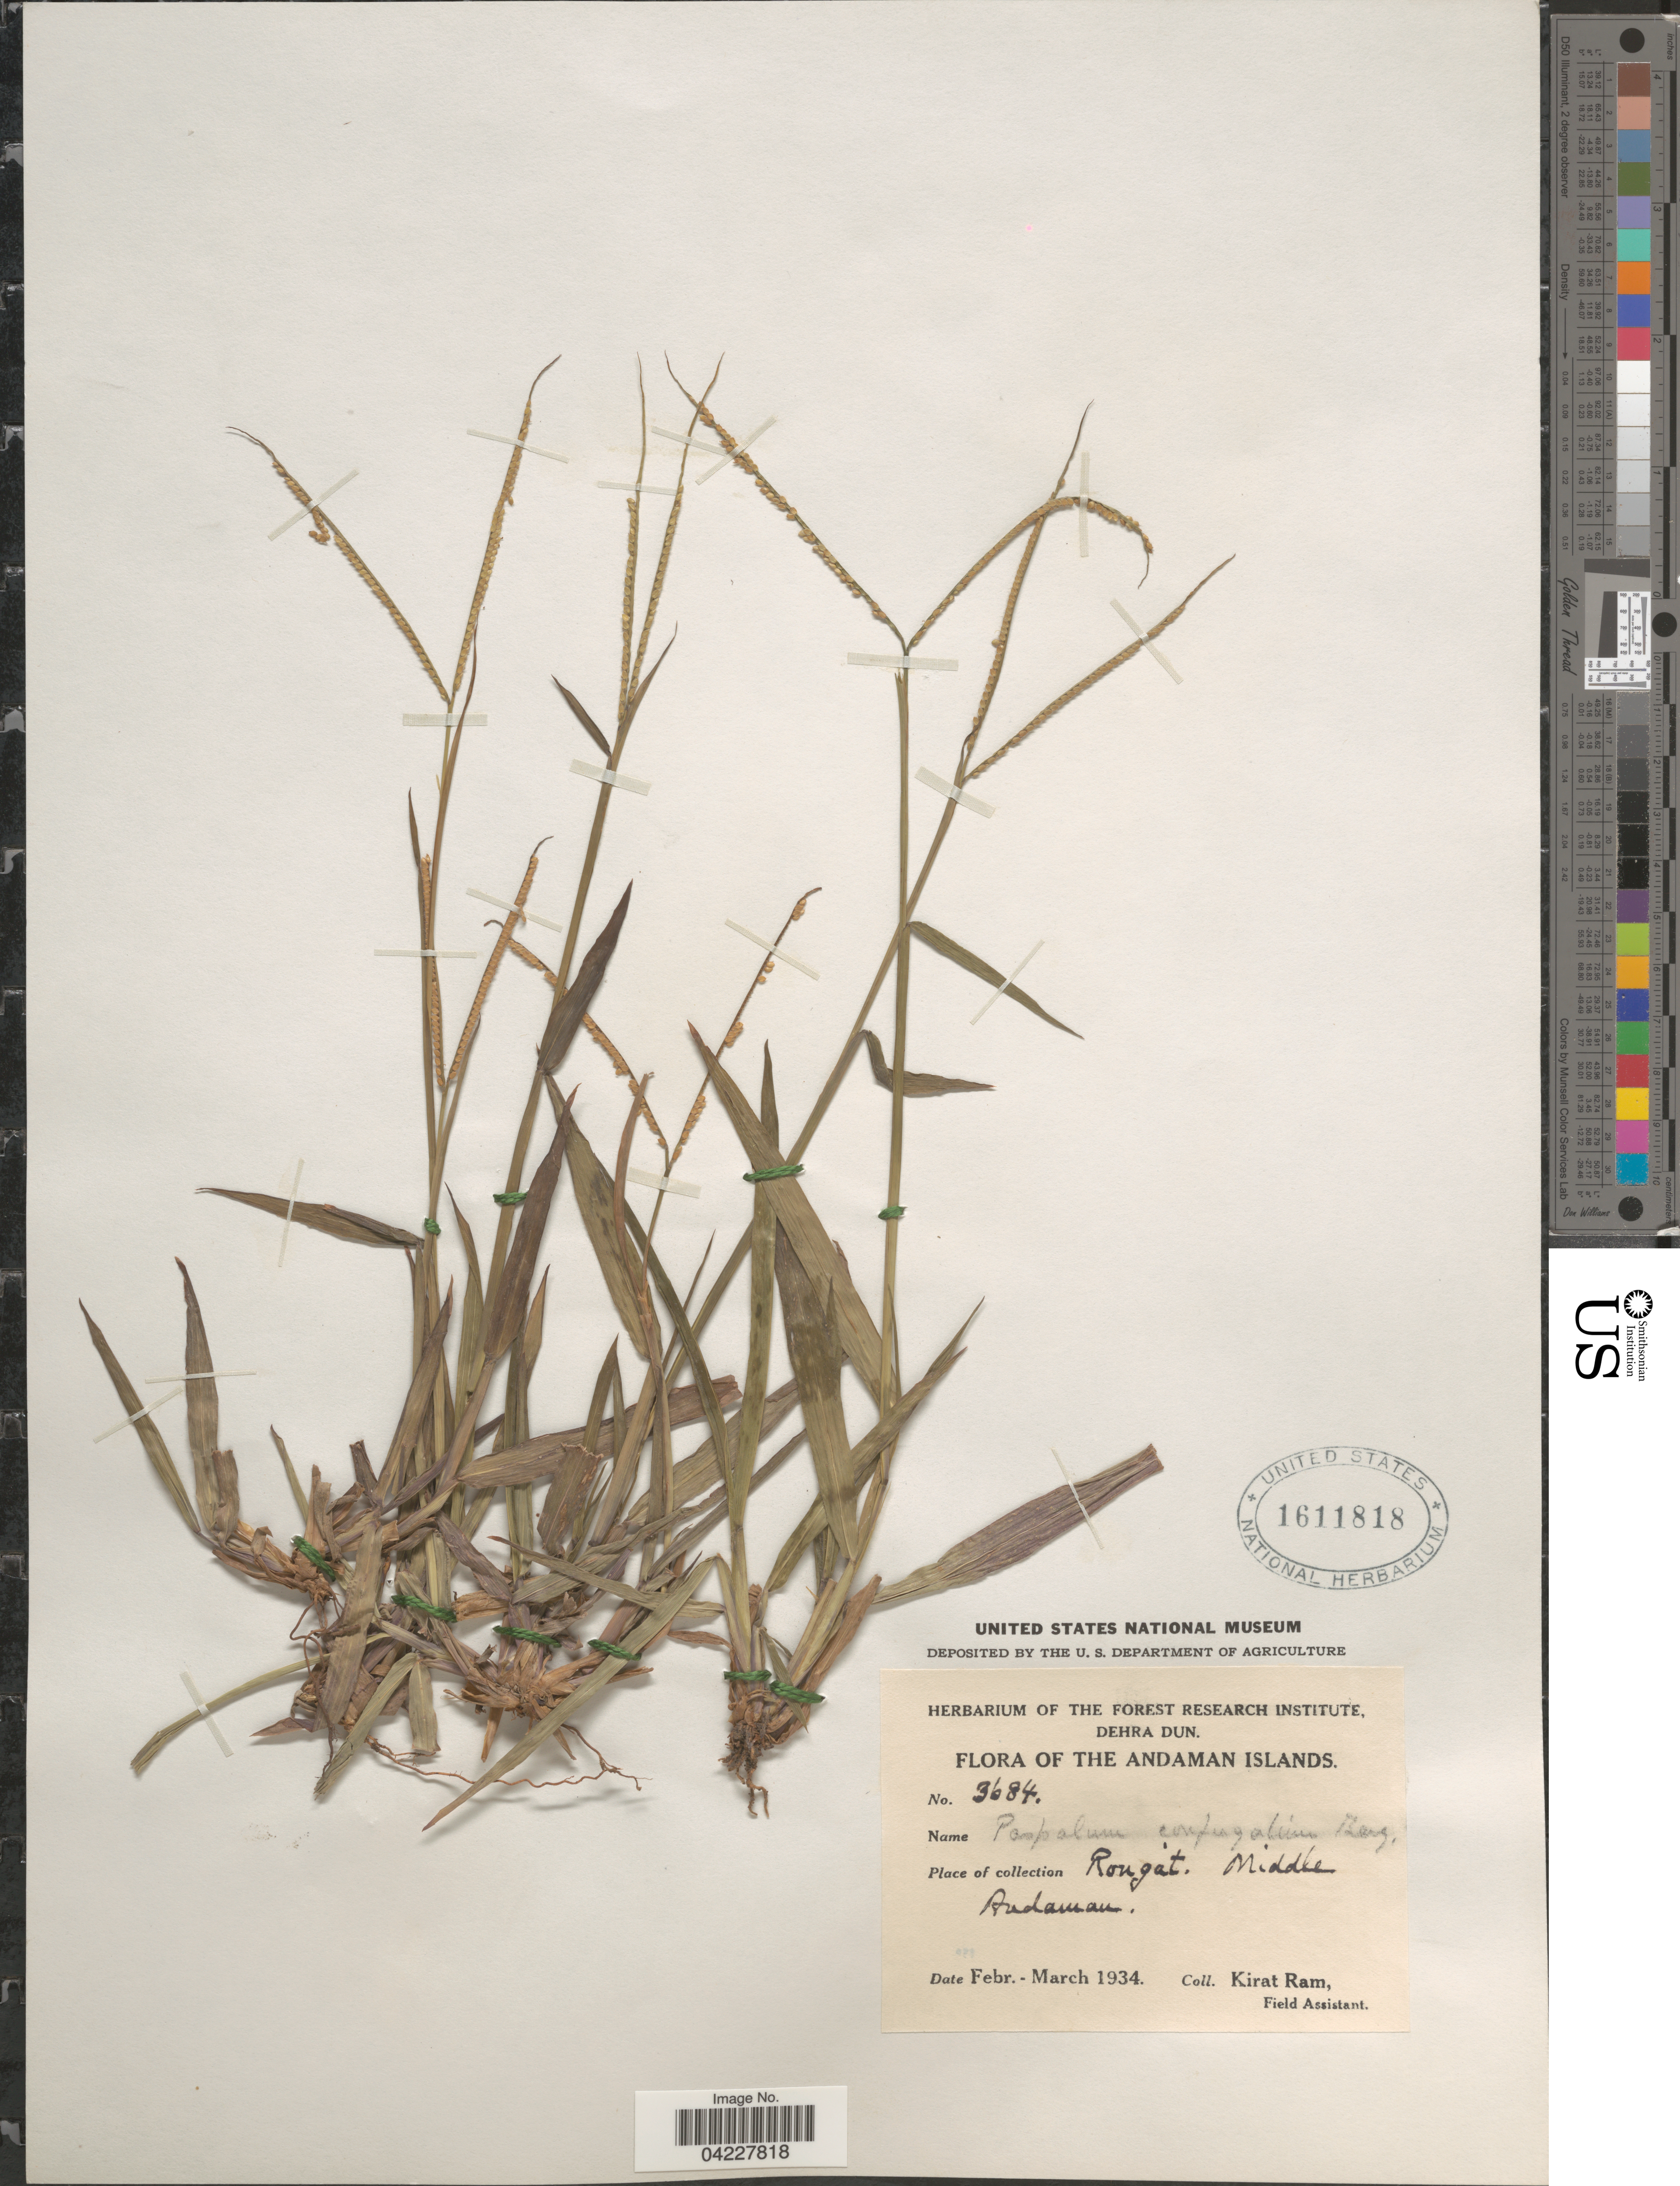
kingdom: Plantae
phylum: Tracheophyta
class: Liliopsida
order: Poales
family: Poaceae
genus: Paspalum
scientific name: Paspalum conjugatum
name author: P.J. Bergius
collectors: K. Ram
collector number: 3684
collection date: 1934-02/1934-03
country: India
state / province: Andaman and Nicobar Islands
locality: The Andaman Islands. Rougat. Middle Andaman.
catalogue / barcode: US 1611818